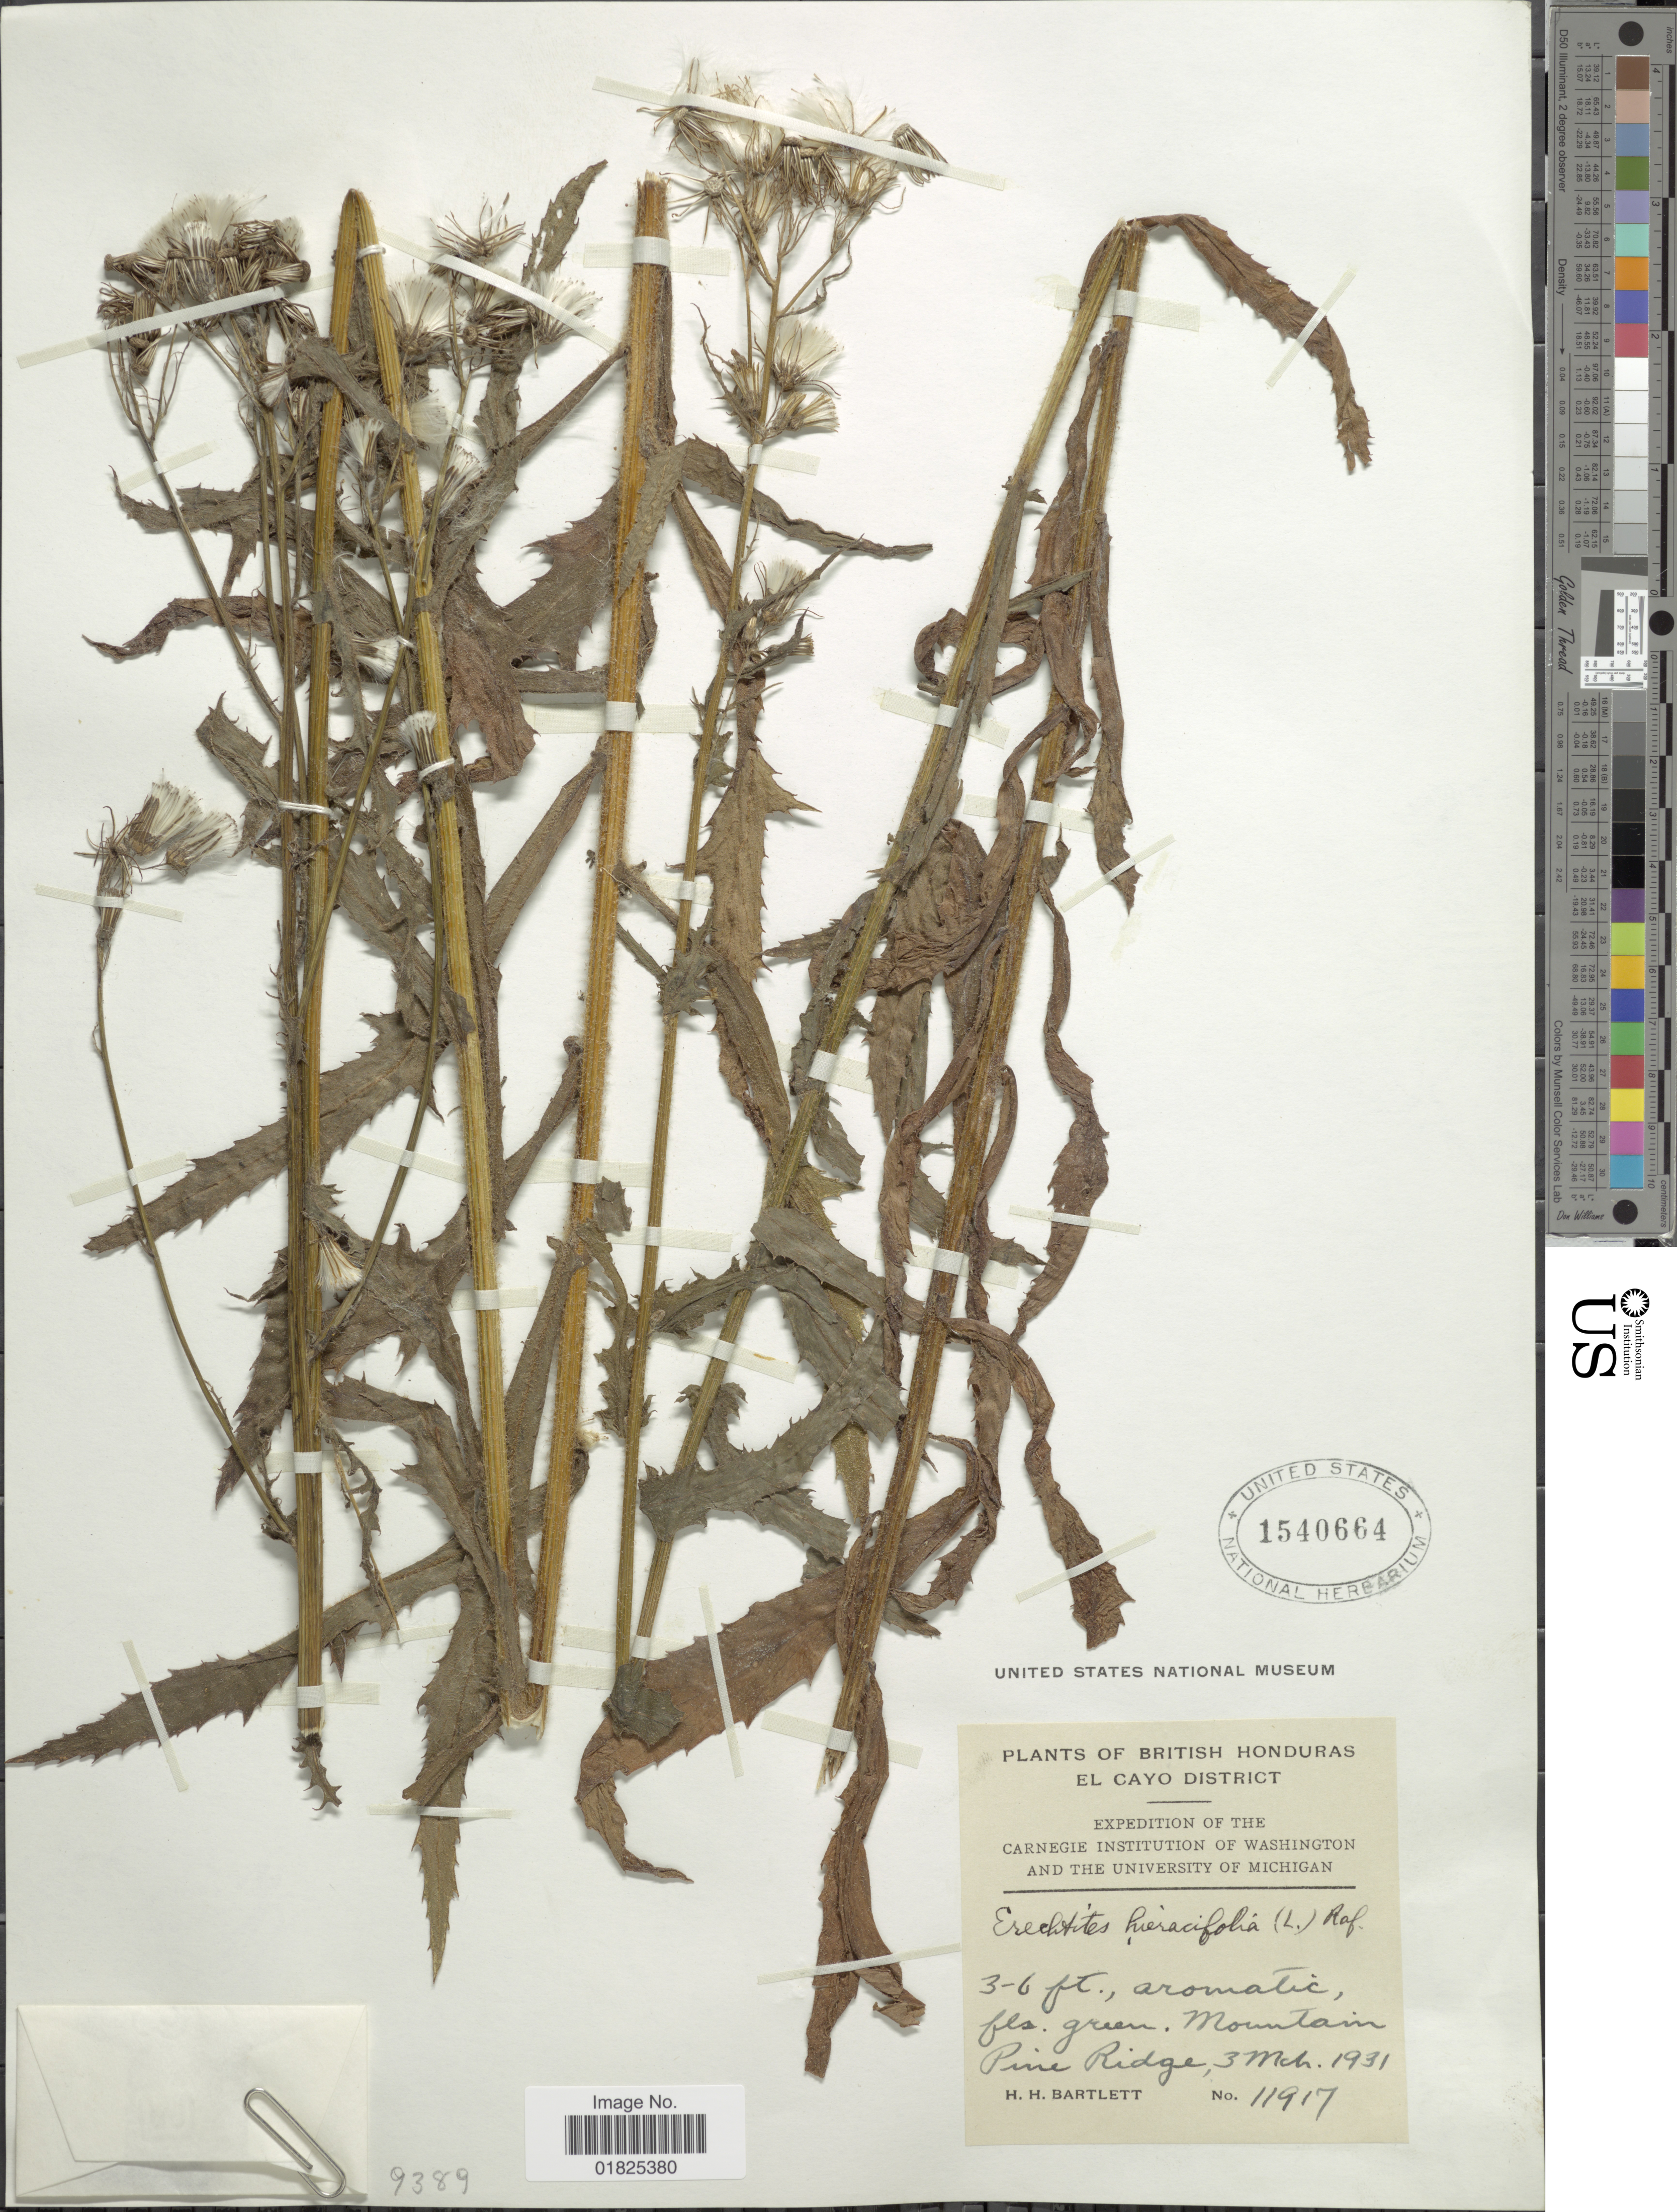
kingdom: Plantae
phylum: Tracheophyta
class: Magnoliopsida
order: Asterales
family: Asteraceae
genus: Erechtites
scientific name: Erechtites hieraciifolius var. cacaliodes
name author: (Fisch. ex Spreng.) Less. ex Griseb.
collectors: H. H. Bartlett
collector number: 11917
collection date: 1931-03-03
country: Belize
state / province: Cayo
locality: Mountain Pine Ridge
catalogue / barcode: US 1540664